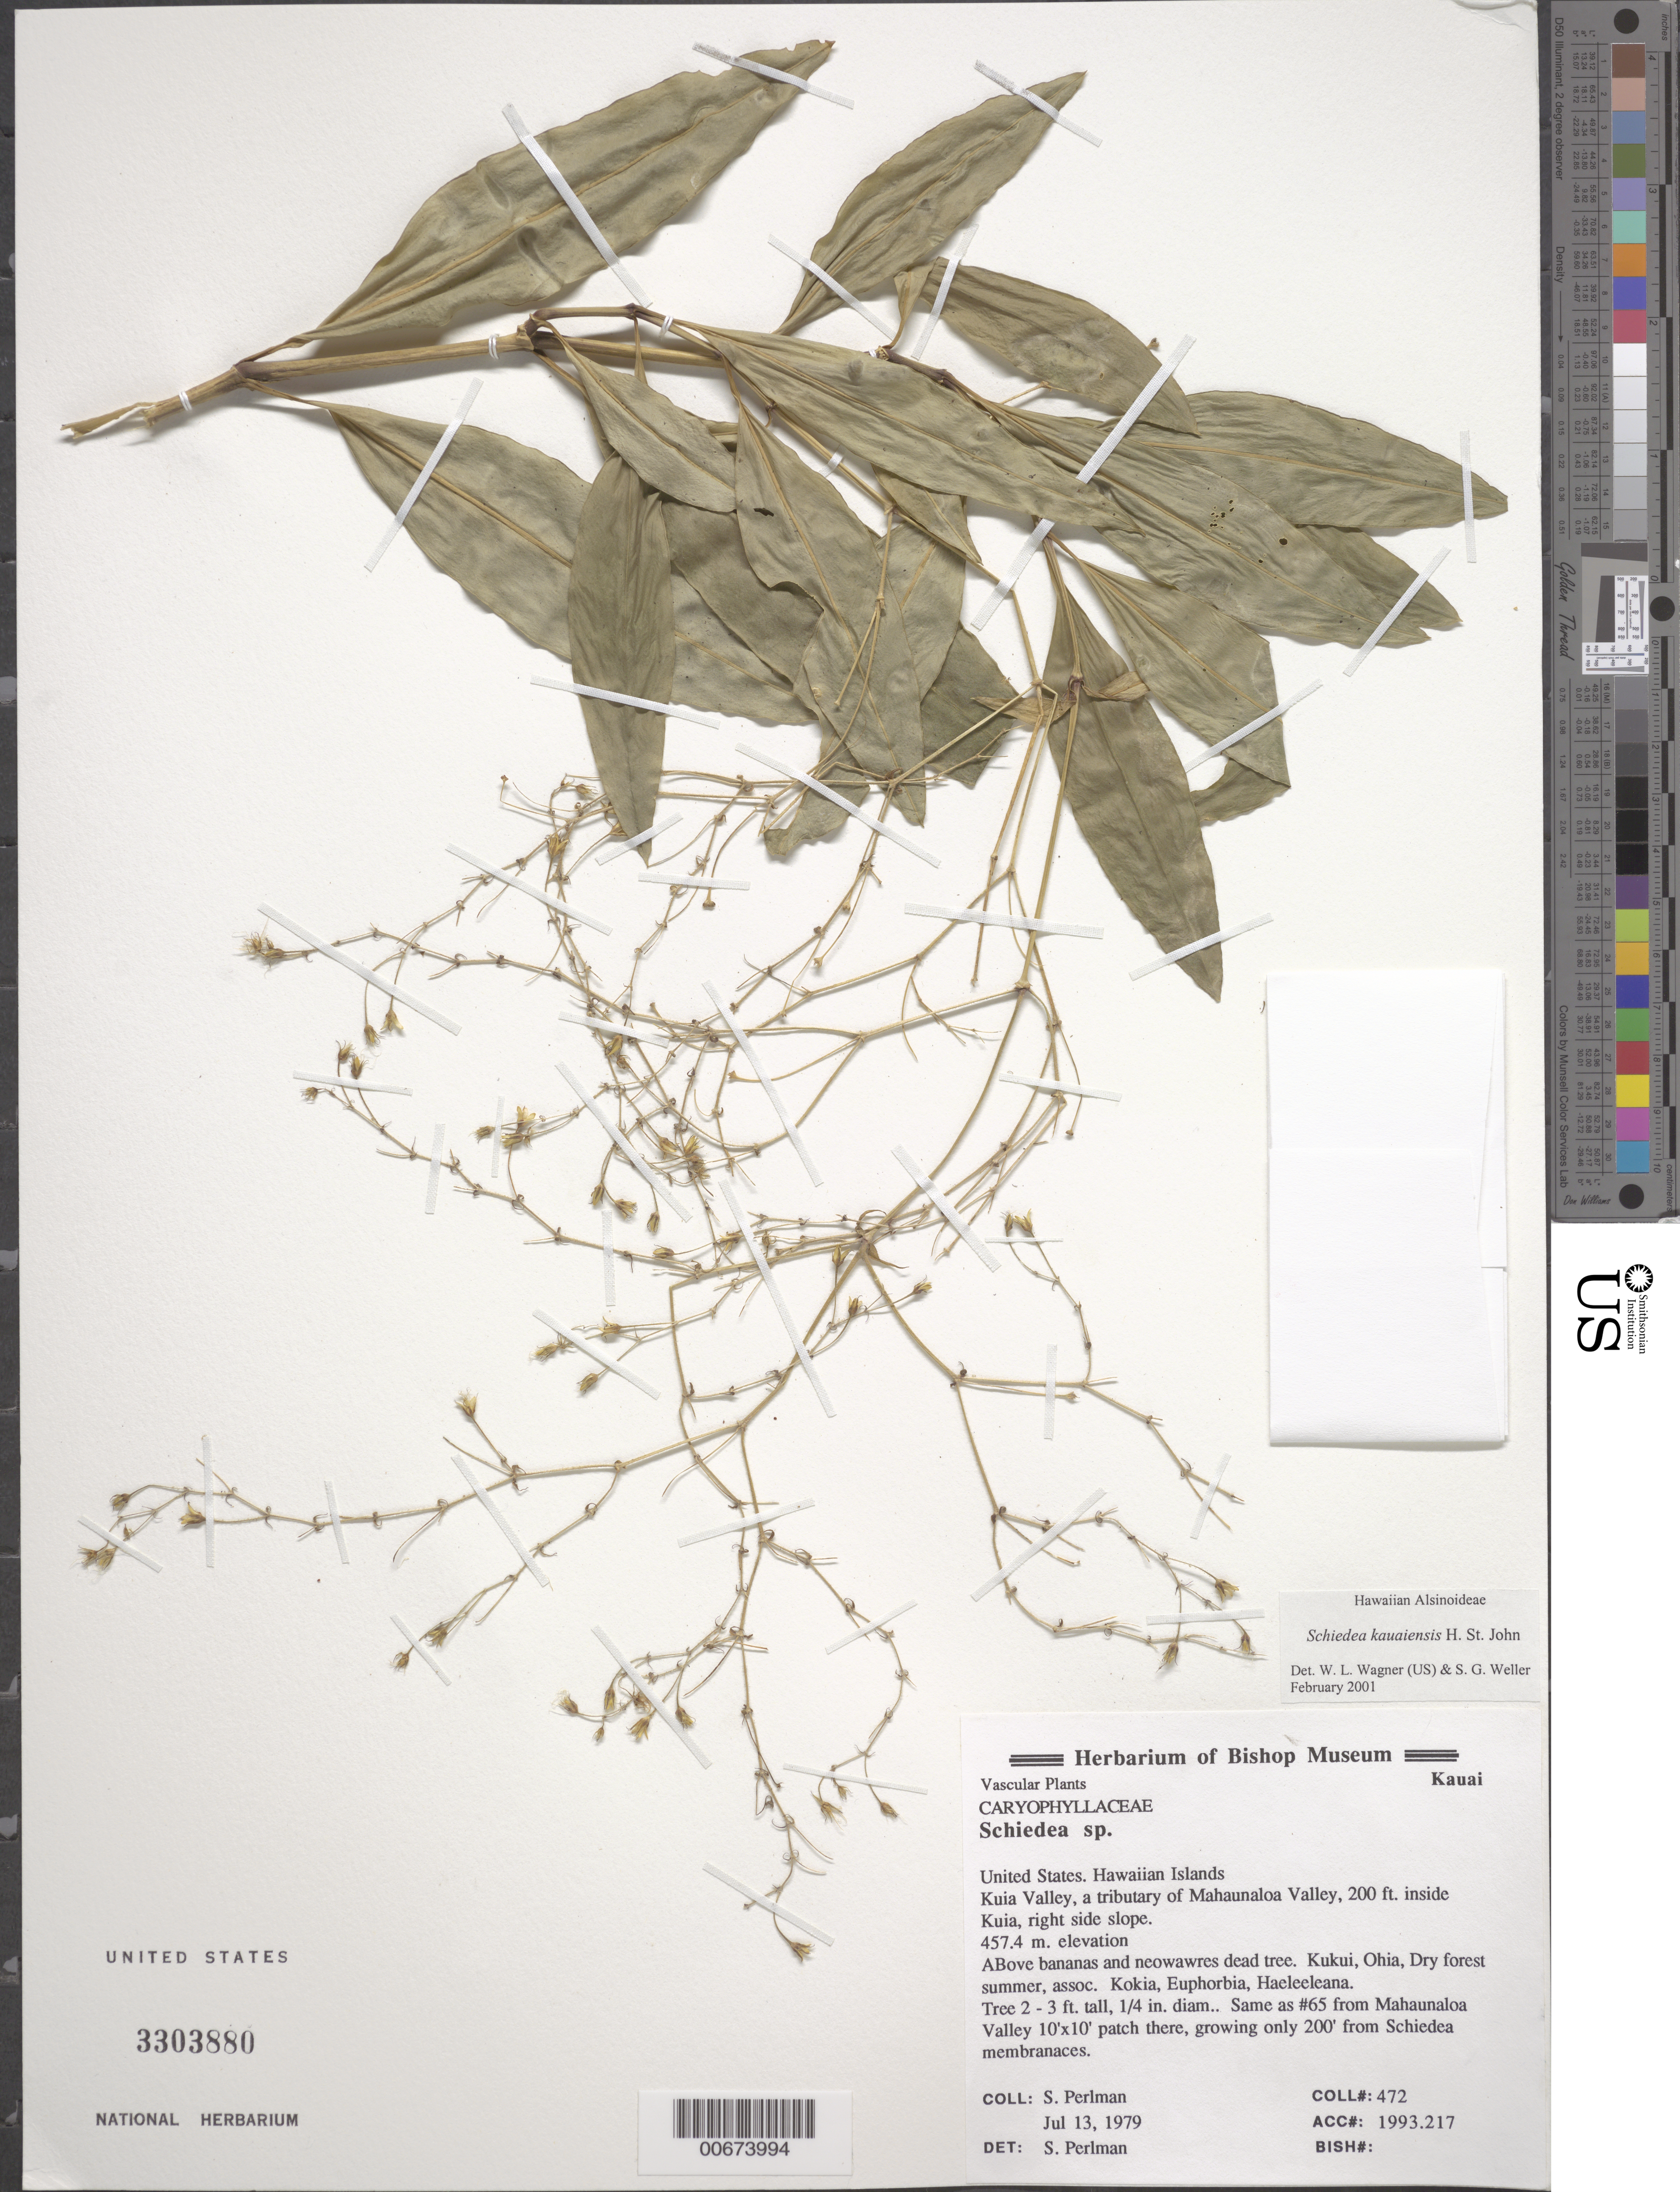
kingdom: Plantae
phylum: Tracheophyta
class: Magnoliopsida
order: Caryophyllales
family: Caryophyllaceae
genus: Schiedea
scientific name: Schiedea napaliensis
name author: W.L. Wagner & Weller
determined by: Wagner, W. L., (BOT), Smithsonian Institution - National Museum of Natural History (UNITED STATES)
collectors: S. P. Perlman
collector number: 472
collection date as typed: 13 Jul 1979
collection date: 1979-07-13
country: United States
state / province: Hawaii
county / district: Kauai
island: Kaua'i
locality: Kuia Valley, a tributary of Mahaunaloa Valley, 200 ft inside Kuia, right side of slope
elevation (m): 457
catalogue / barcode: US 3303880